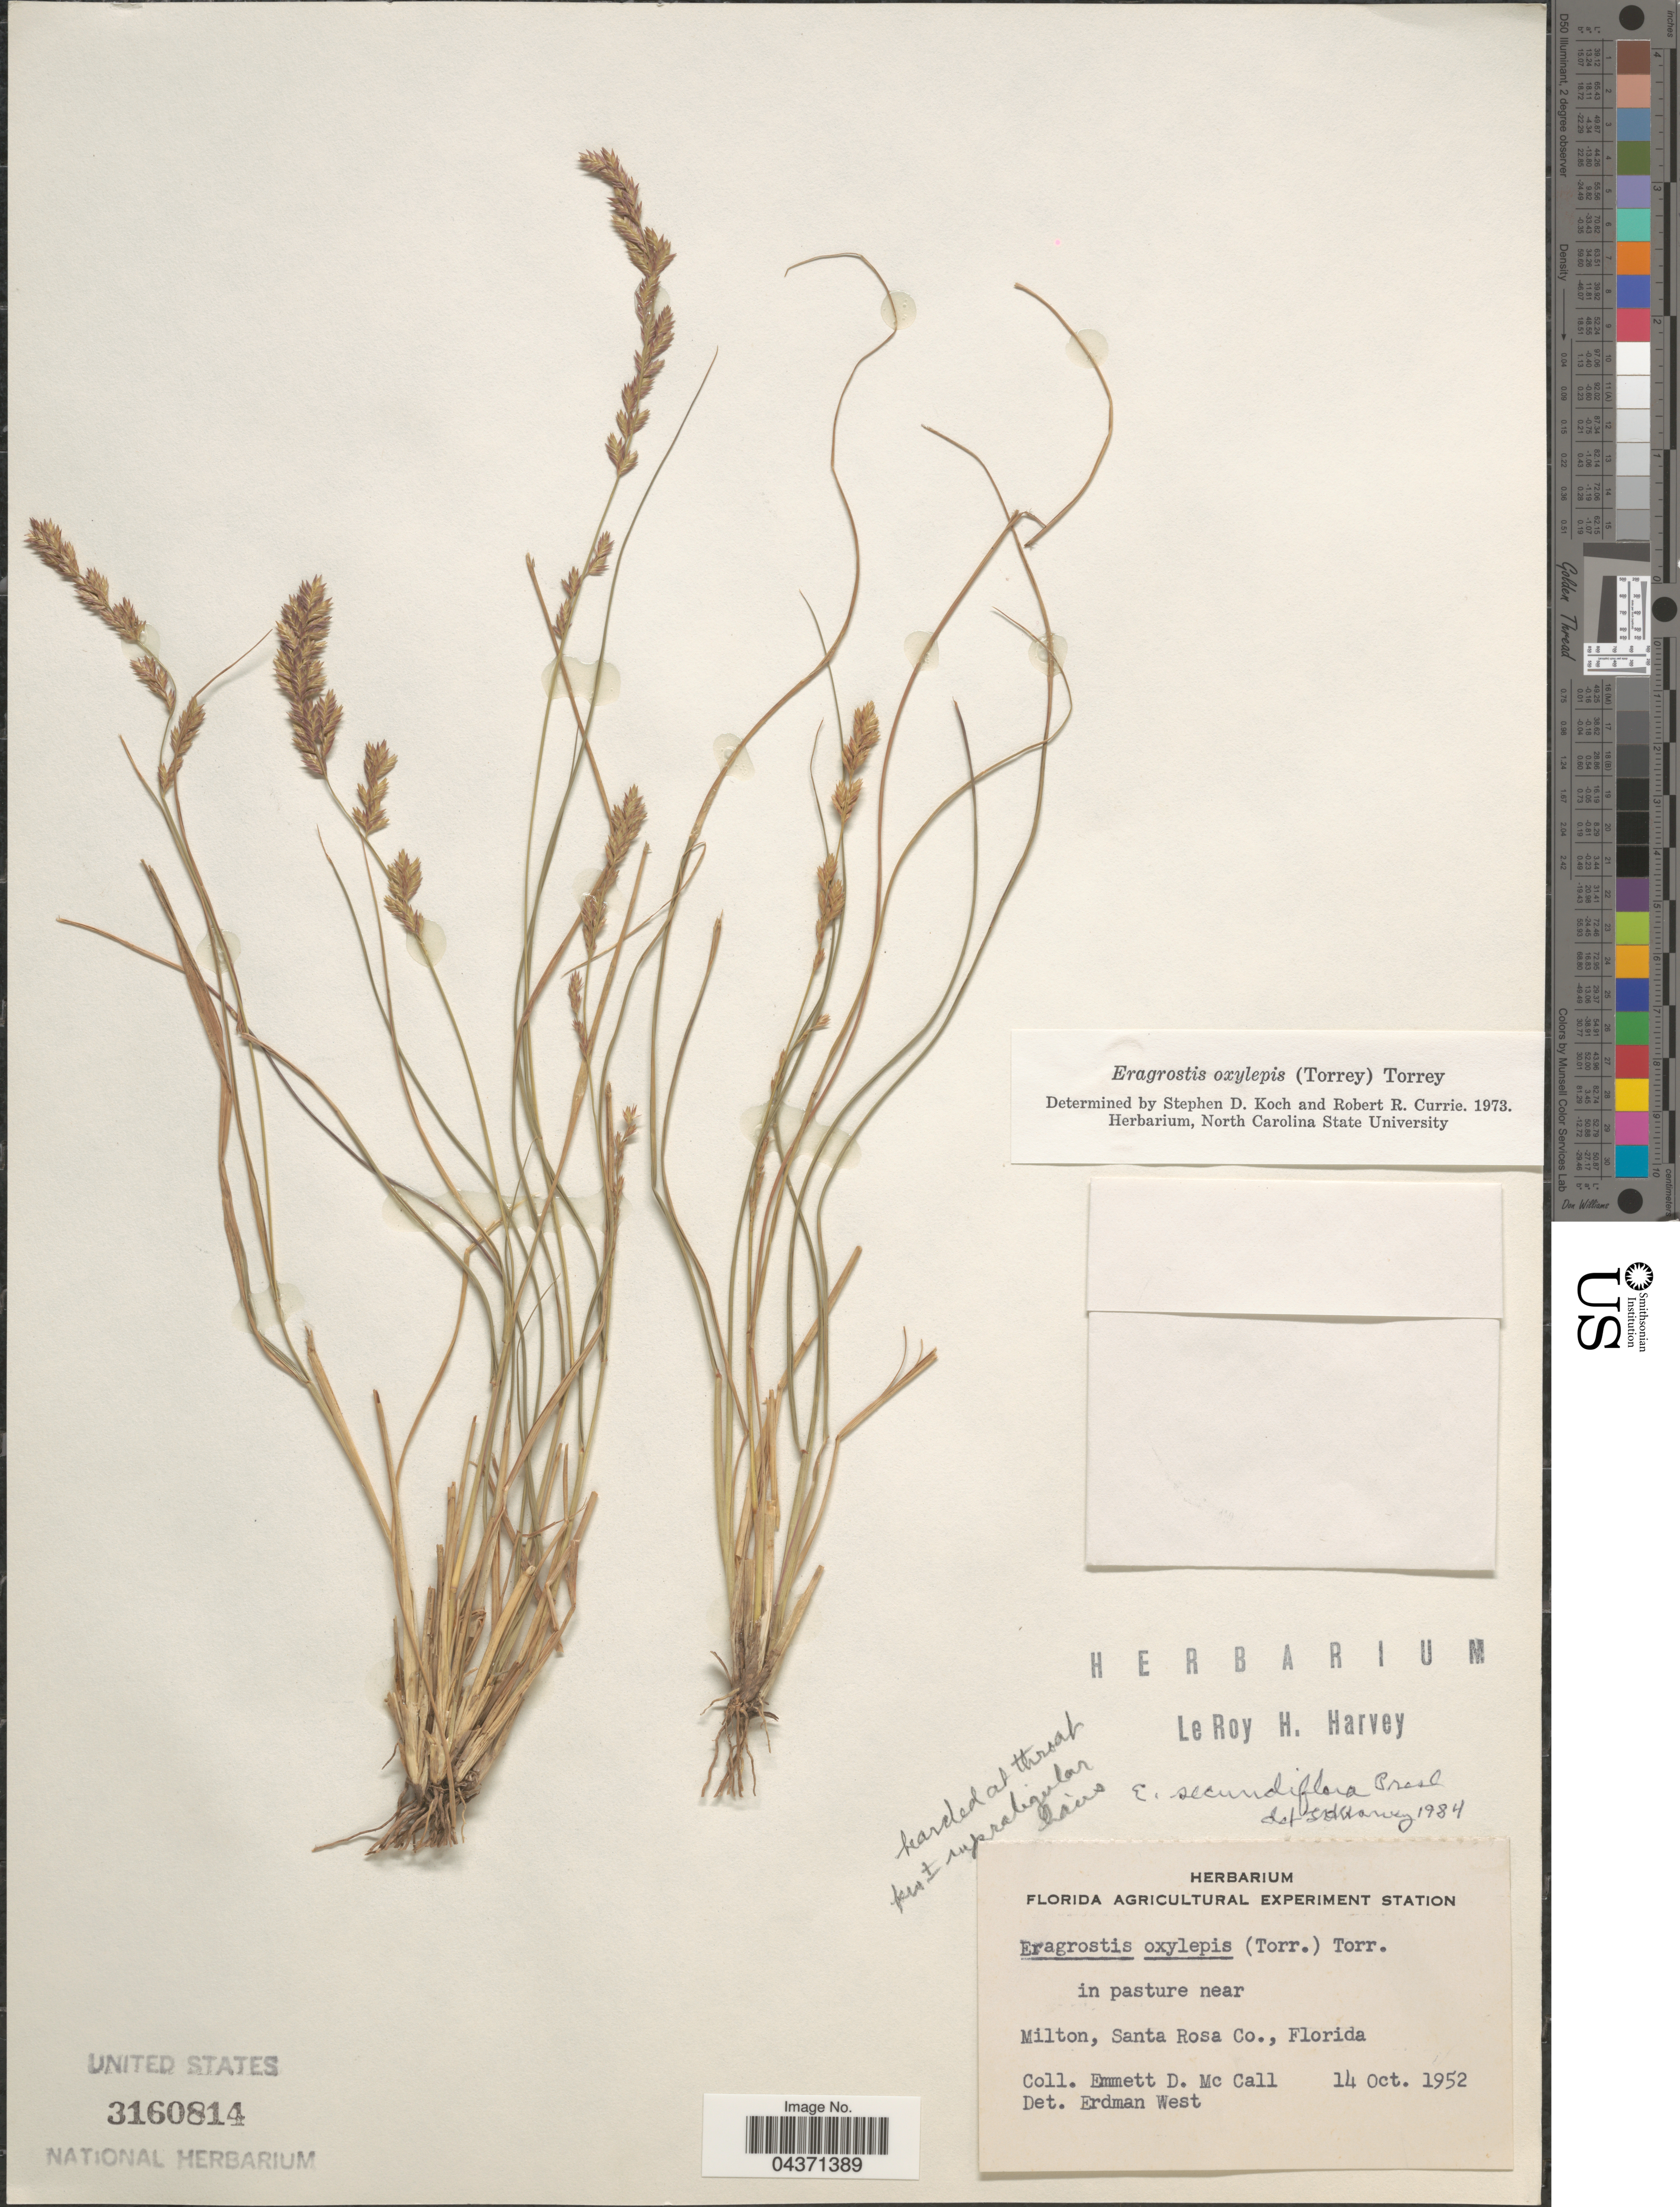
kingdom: Plantae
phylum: Tracheophyta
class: Liliopsida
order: Poales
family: Poaceae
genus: Eragrostis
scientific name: Eragrostis secundiflora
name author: J. Presl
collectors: E. McCall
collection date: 1952-10-14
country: United States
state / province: Florida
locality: In pasture near Milton, Santa Rosa Co.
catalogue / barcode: US 3160814